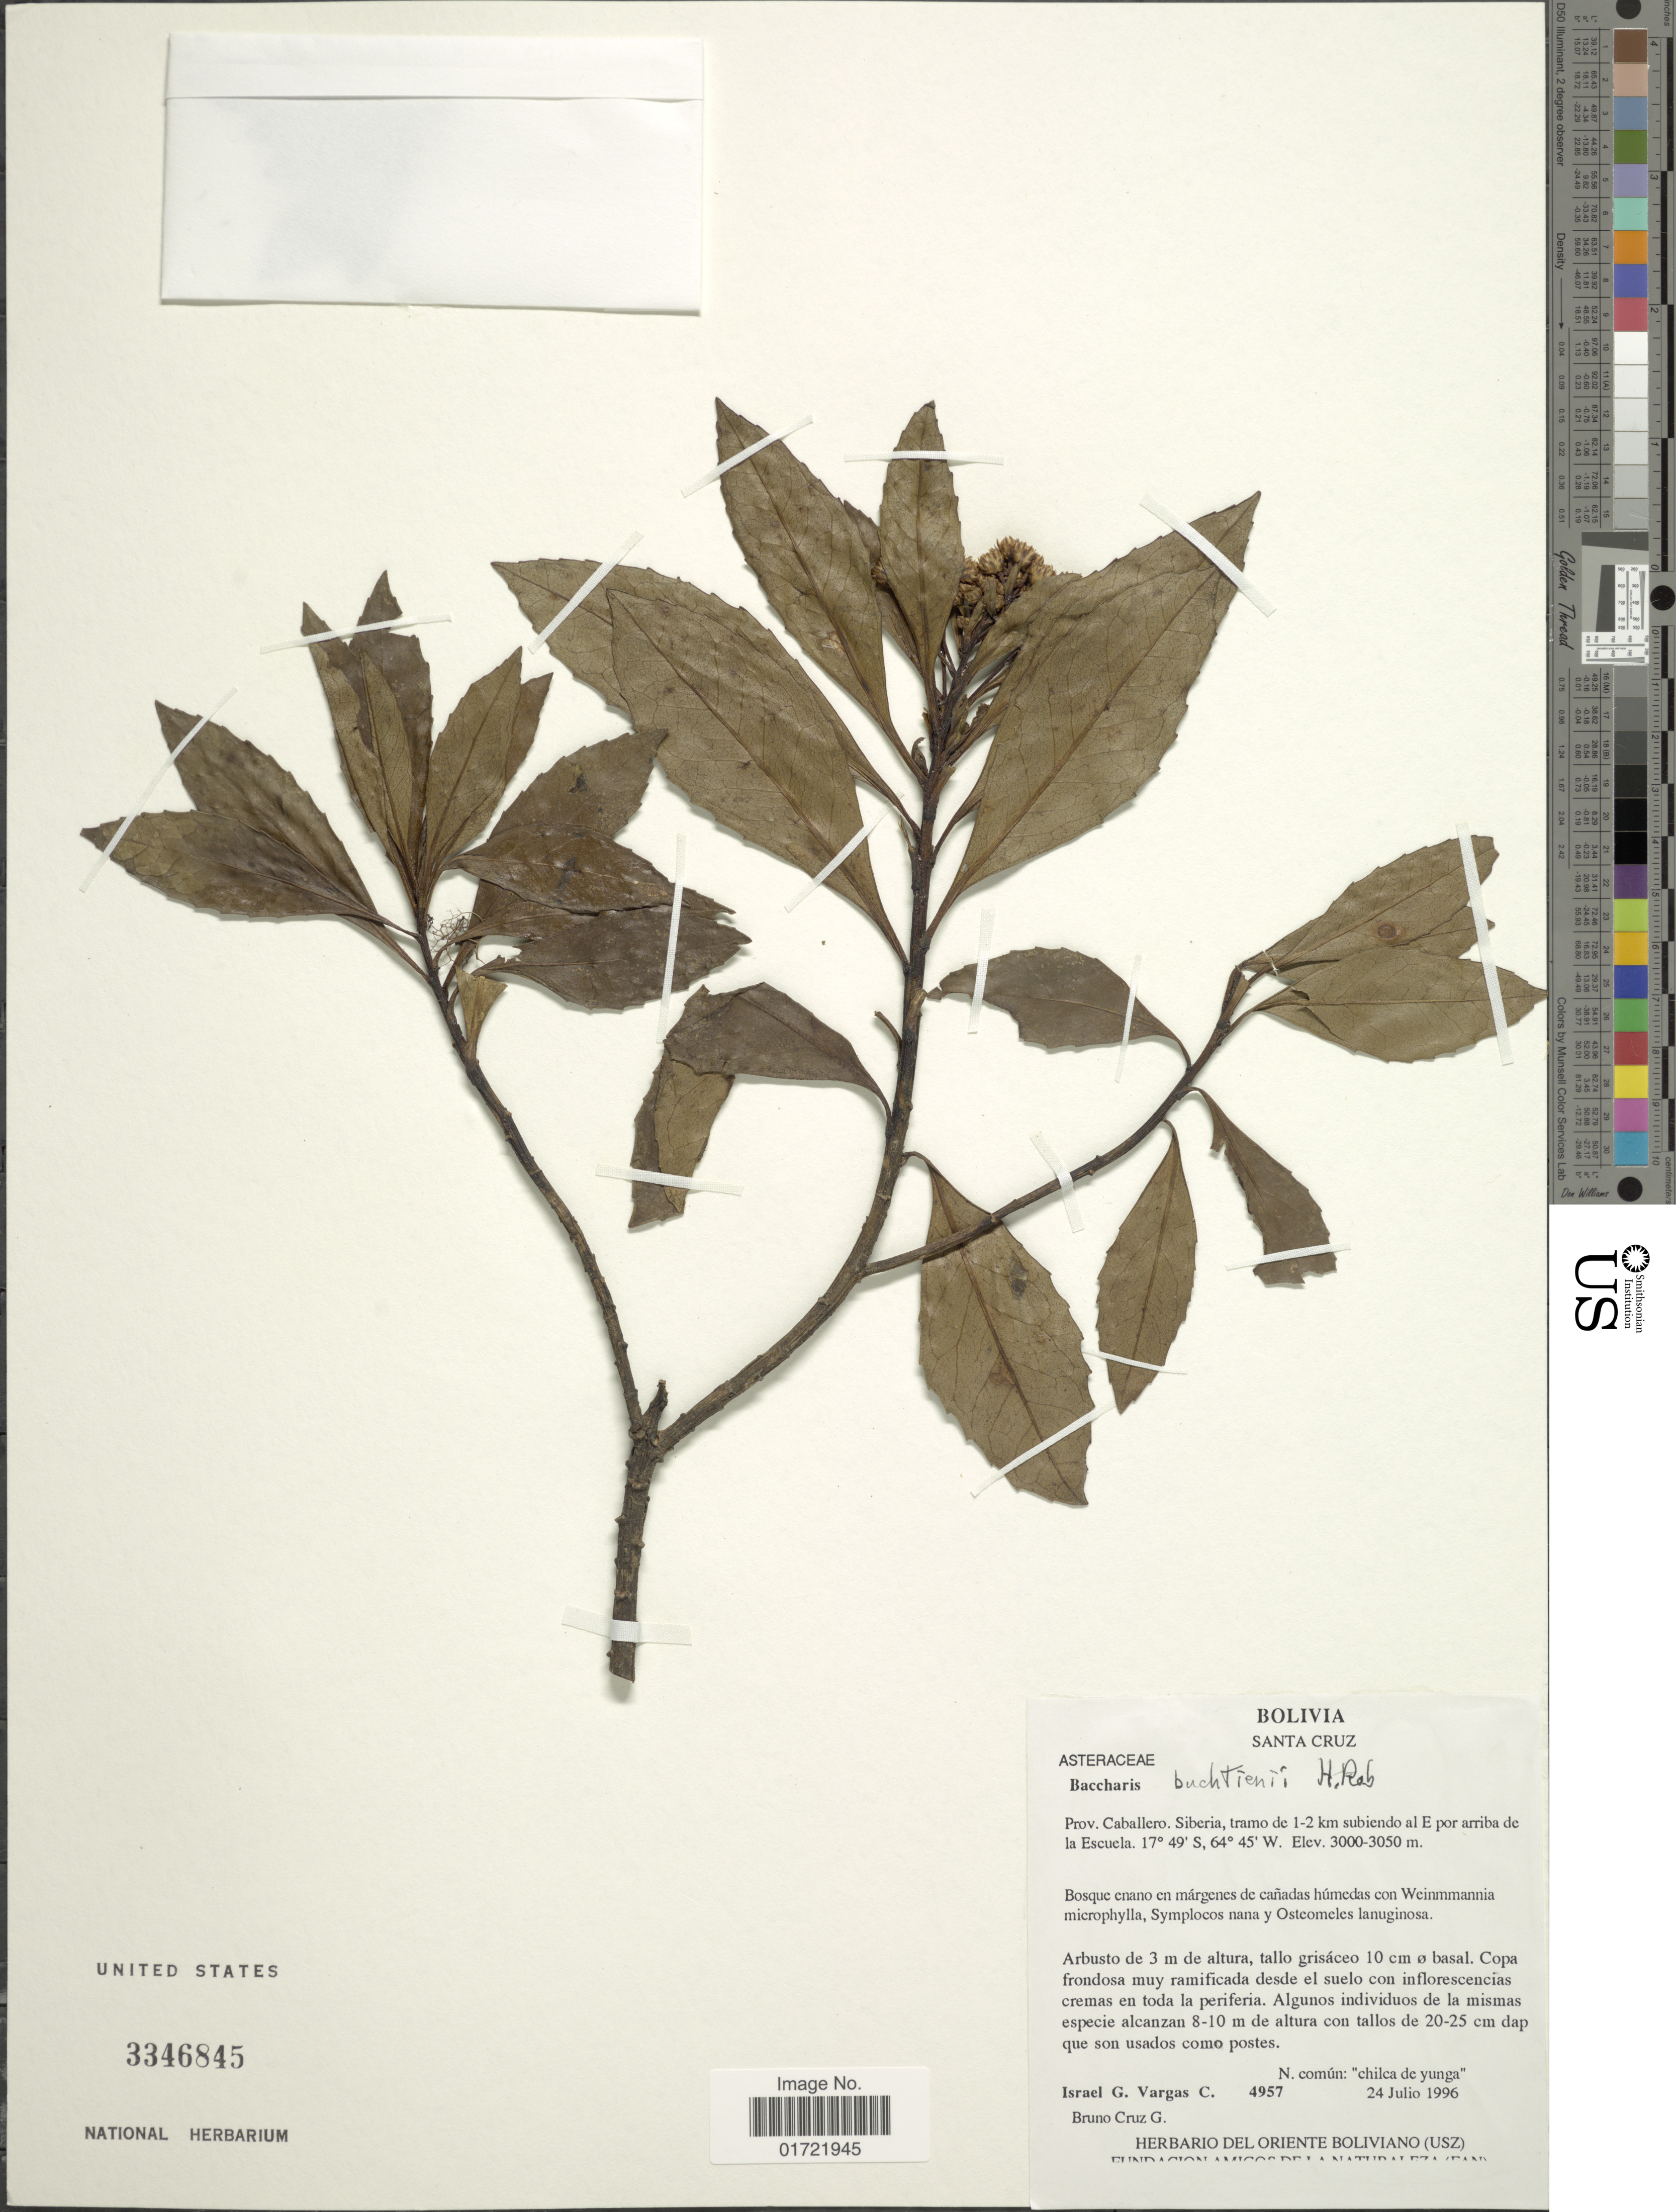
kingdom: Plantae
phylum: Tracheophyta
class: Magnoliopsida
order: Asterales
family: Asteraceae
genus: Baccharis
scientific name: Baccharis buchtienii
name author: H. Rob.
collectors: I. G. Vargas C. & B. Cruz G.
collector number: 4957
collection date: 1996-07-24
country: Bolivia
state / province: Santa Cruz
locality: Prov. Caballero. Siberia, tramo de 1-2 km subiendo a E por arriba de la escuela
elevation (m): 3000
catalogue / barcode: US 3346845